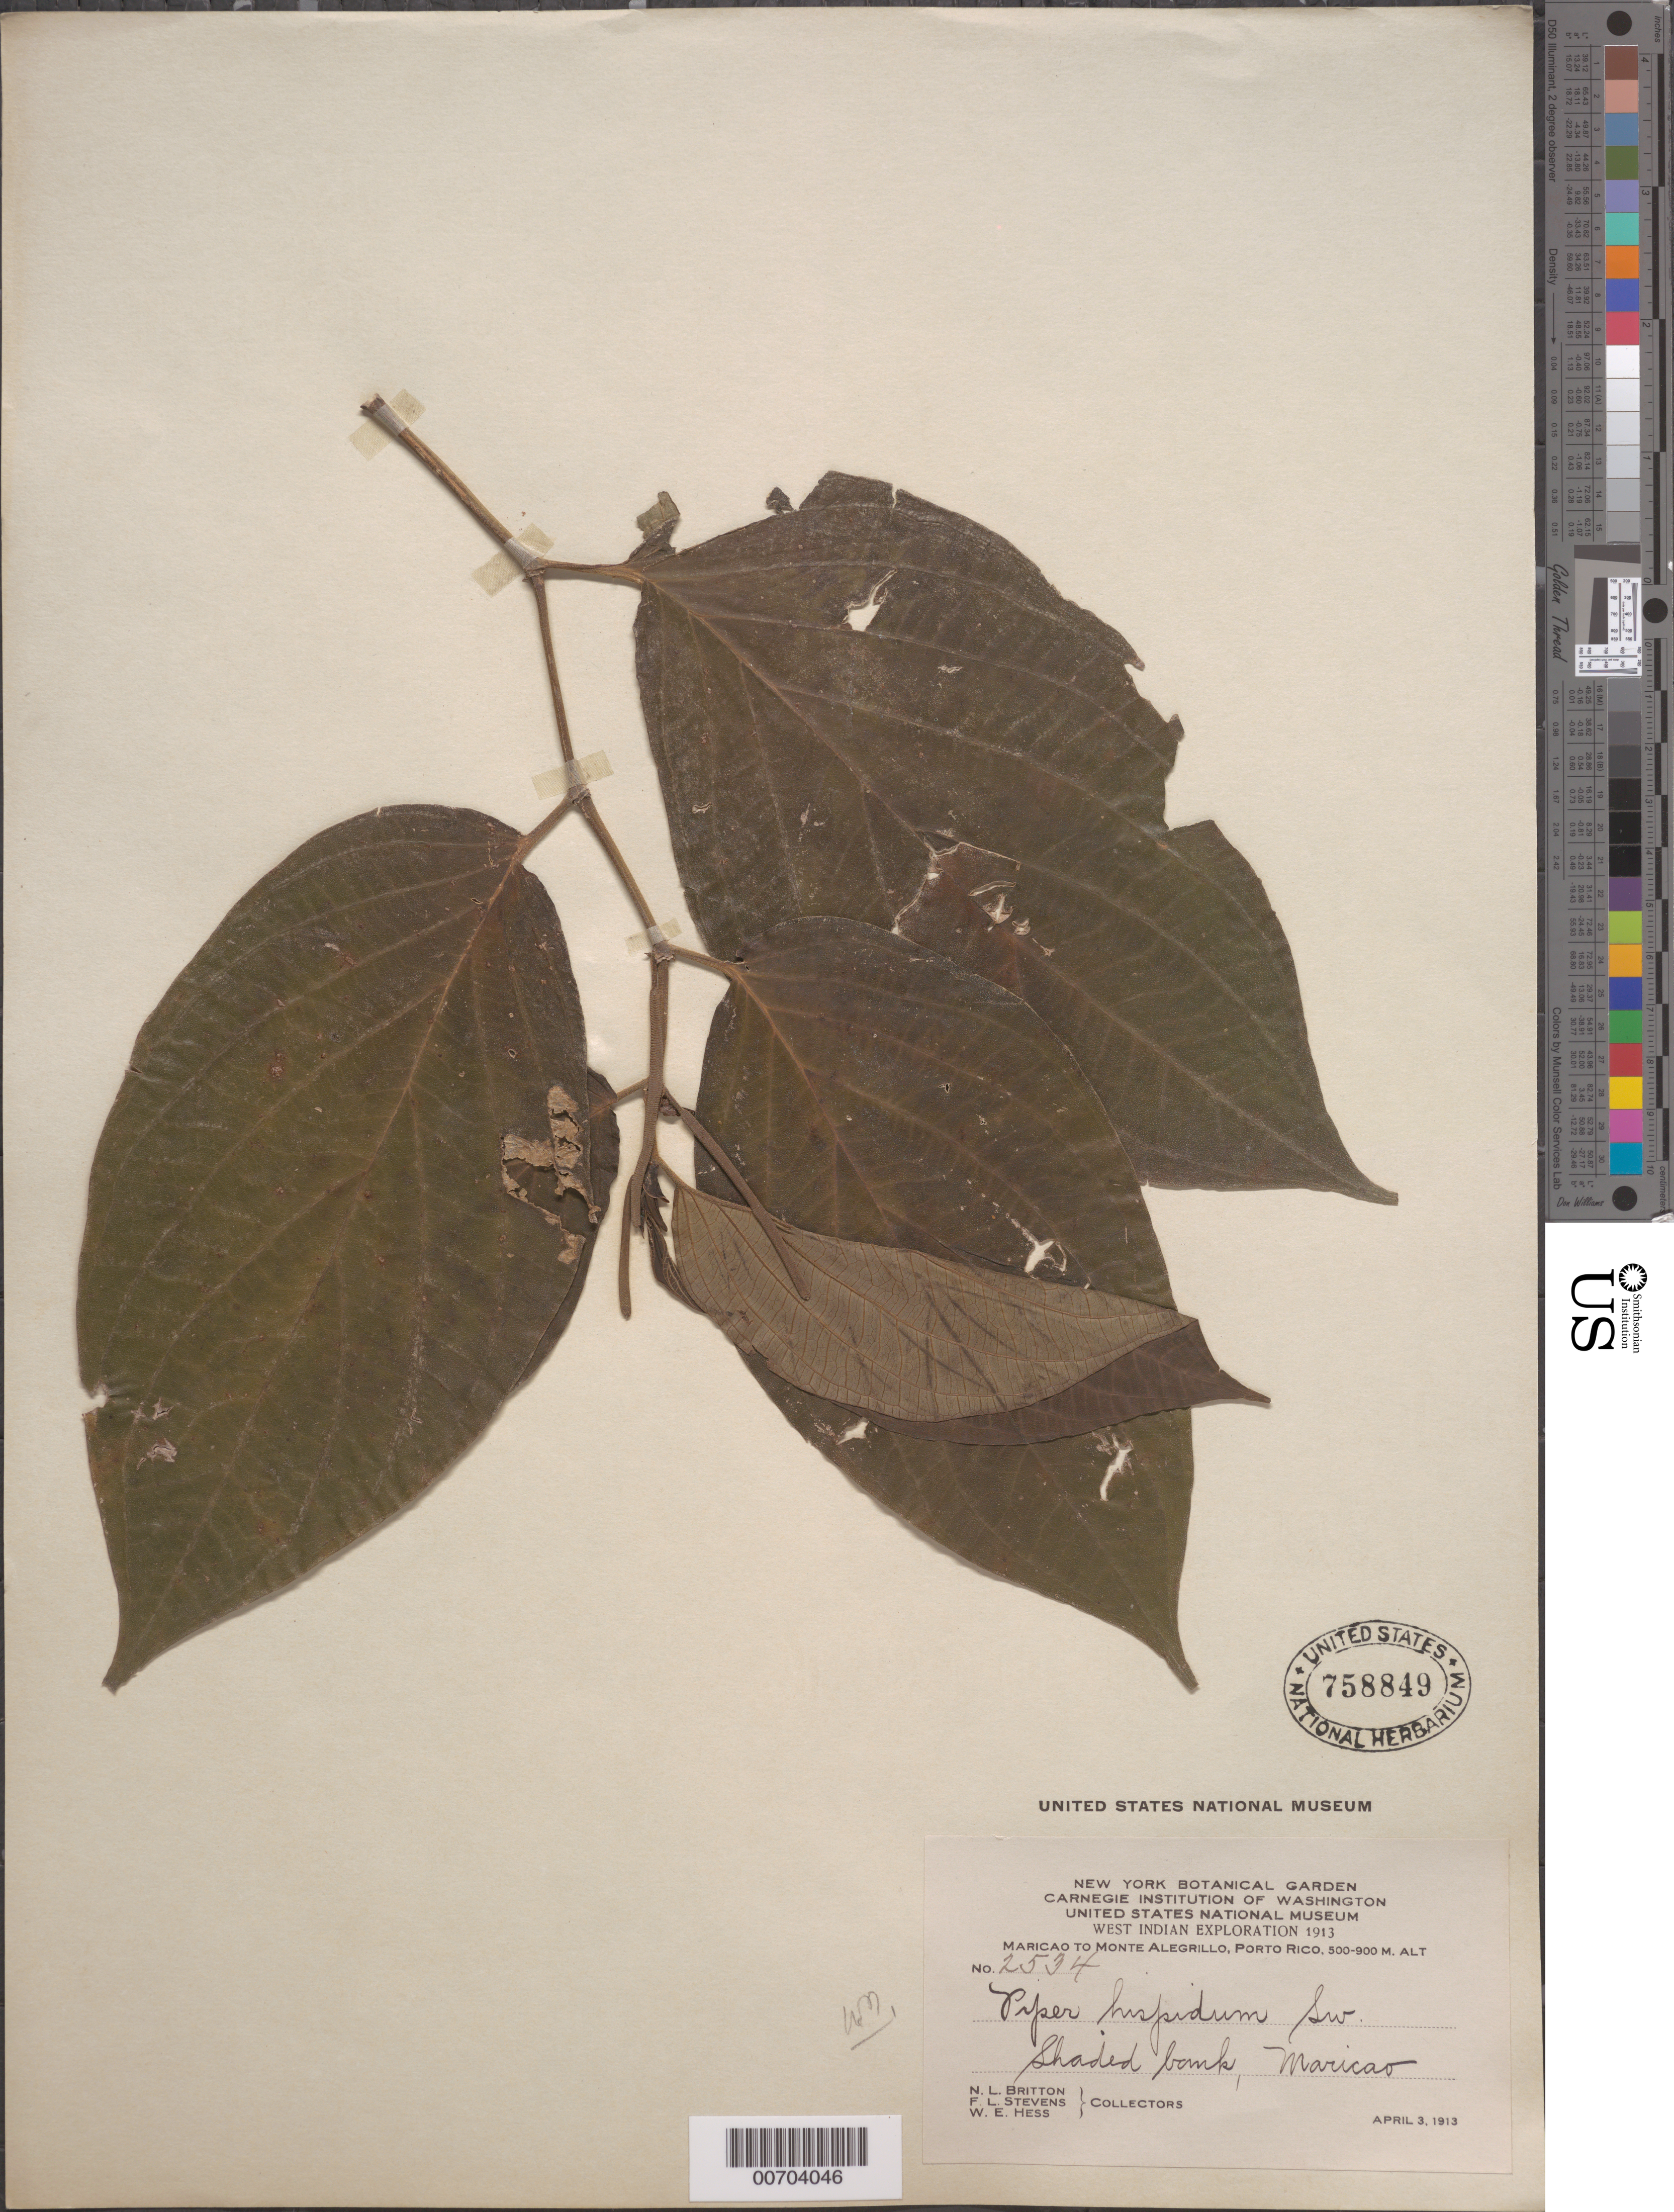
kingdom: Plantae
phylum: Tracheophyta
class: Magnoliopsida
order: Piperales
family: Piperaceae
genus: Piper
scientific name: Piper hispidum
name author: Sw.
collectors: N. Britton, F. L. Stevens & W. Hess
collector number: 2534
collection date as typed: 03 Apr 1913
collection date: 1913-04-03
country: Puerto Rico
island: Greater Antilles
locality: Maricao to Monte Alegrillo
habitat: Shaded Bank, Maricao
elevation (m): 500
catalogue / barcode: US 758849